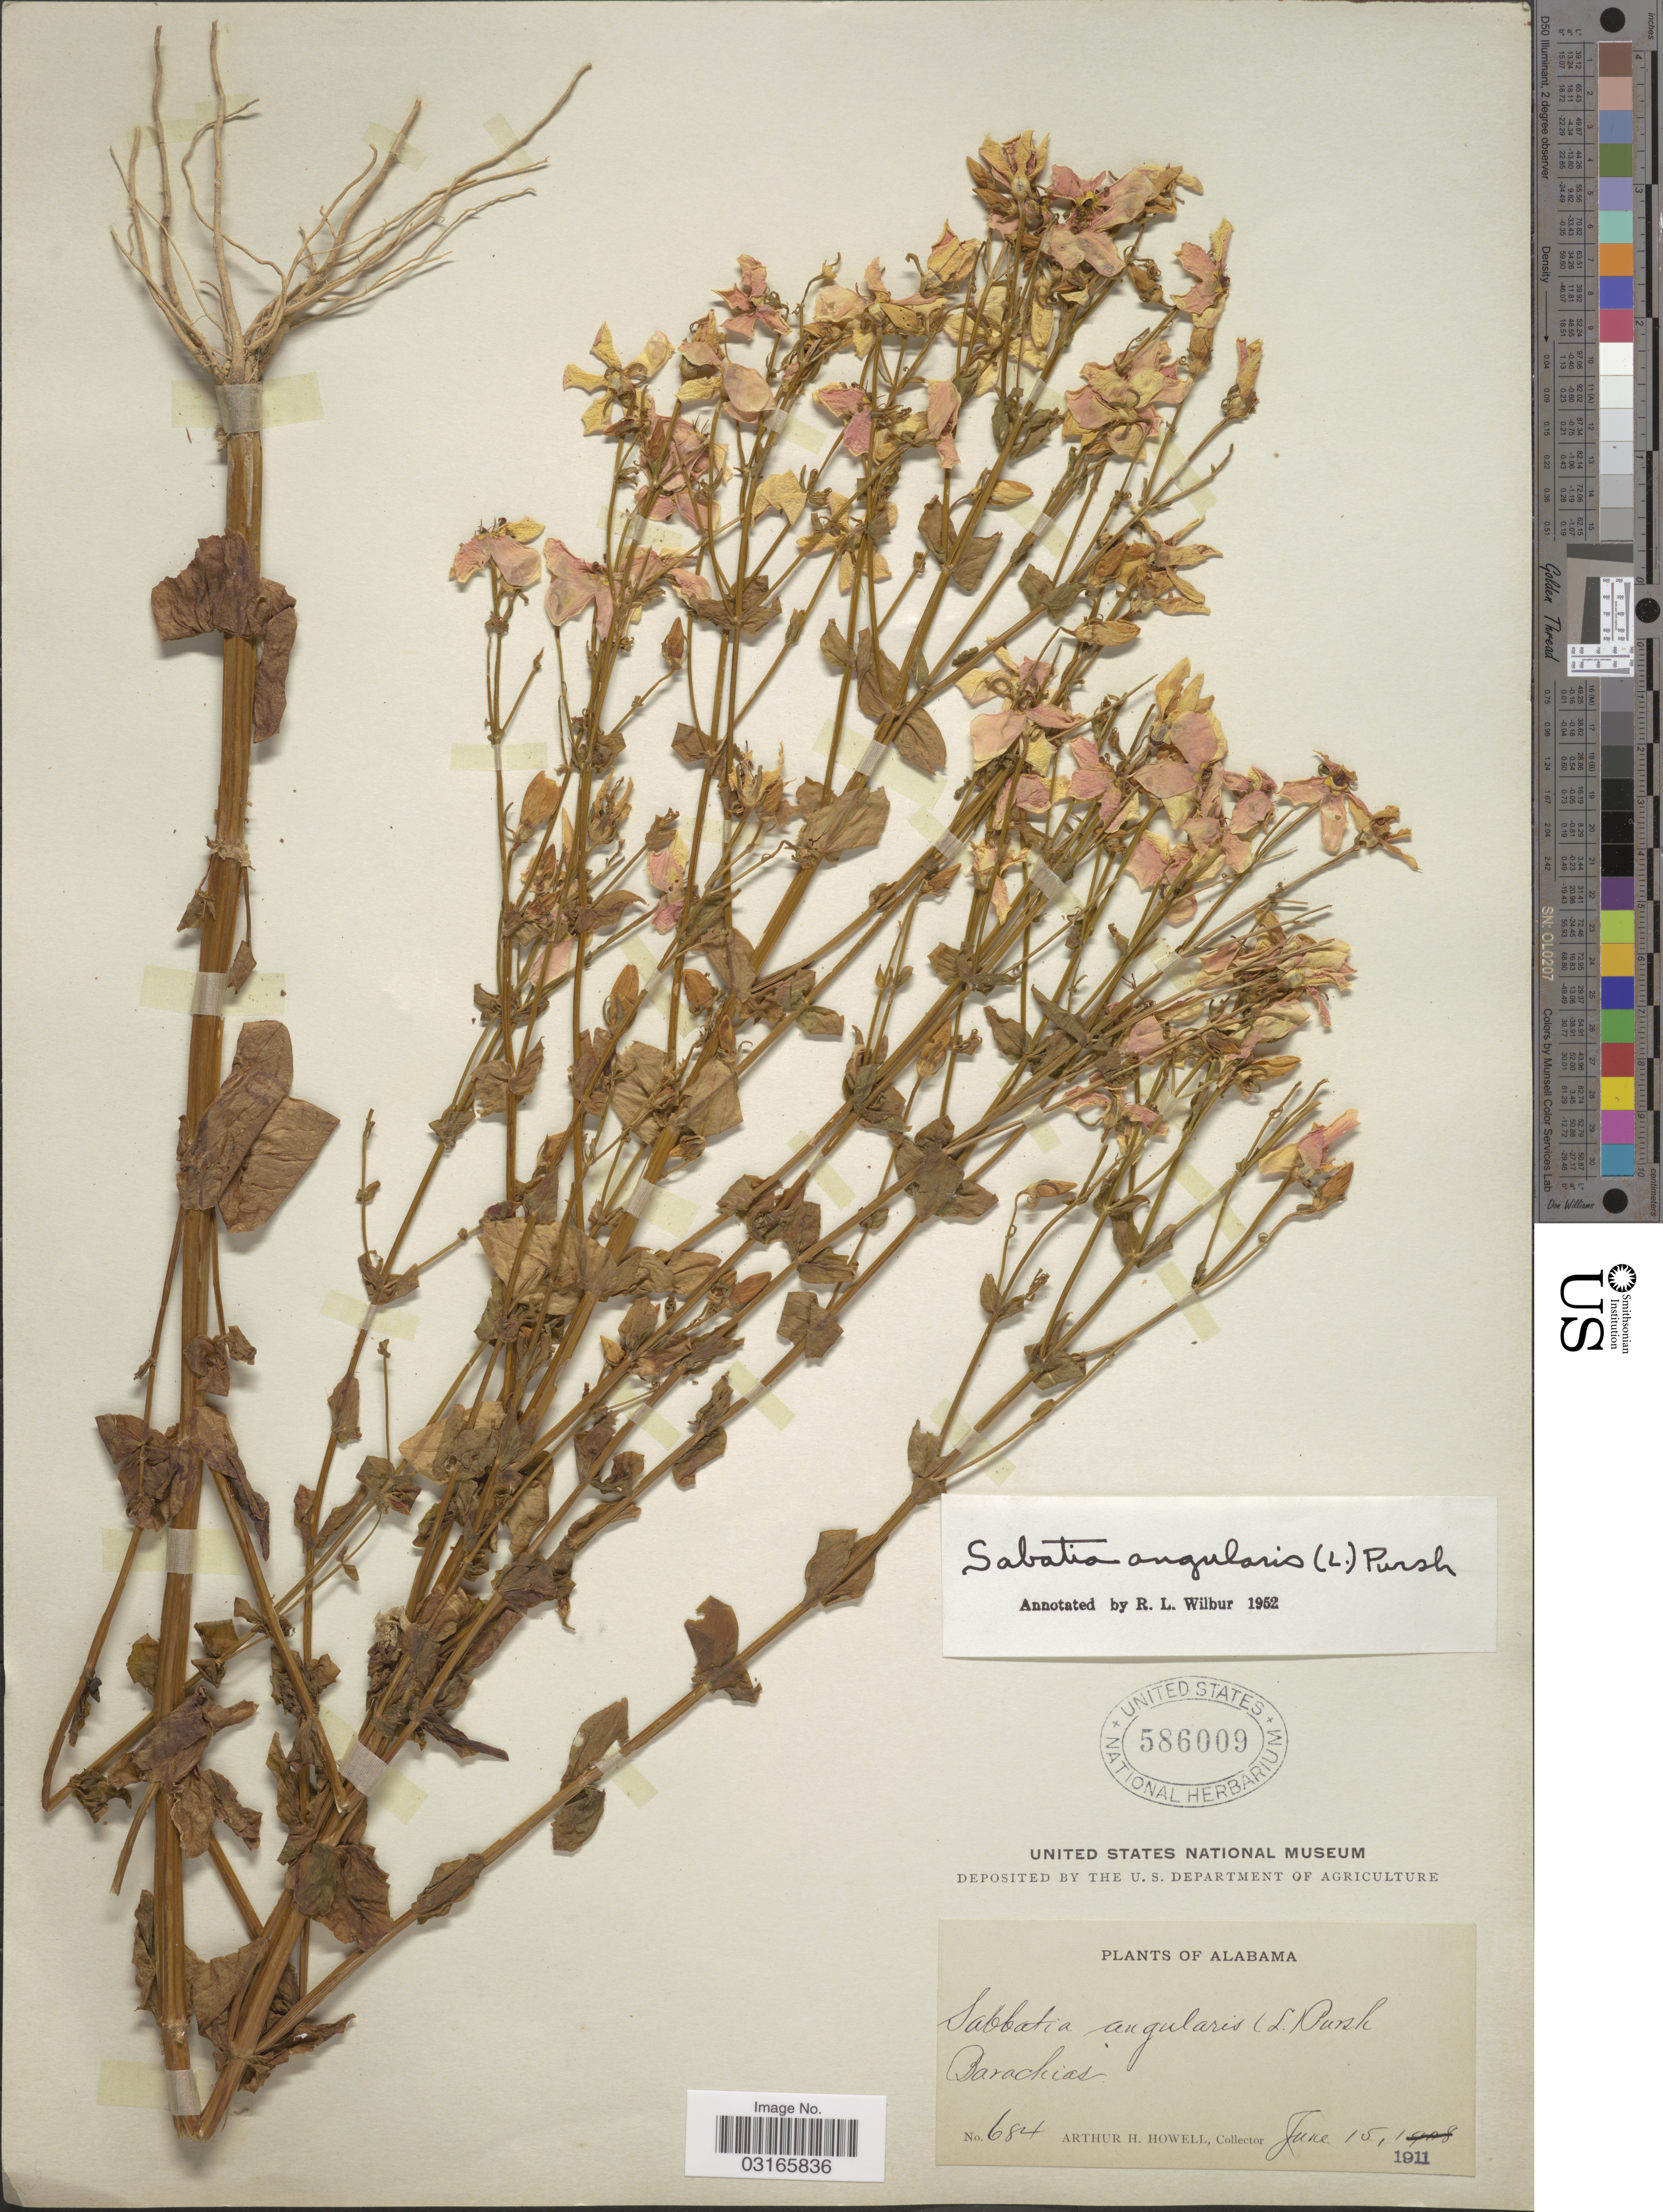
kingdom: Plantae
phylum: Tracheophyta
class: Magnoliopsida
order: Gentianales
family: Gentianaceae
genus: Sabatia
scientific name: Sabatia angularis (L.) Pursh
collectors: A. H. Howell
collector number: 684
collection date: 1911-06-15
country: United States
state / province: Alabama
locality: Barachias.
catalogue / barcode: US 586009